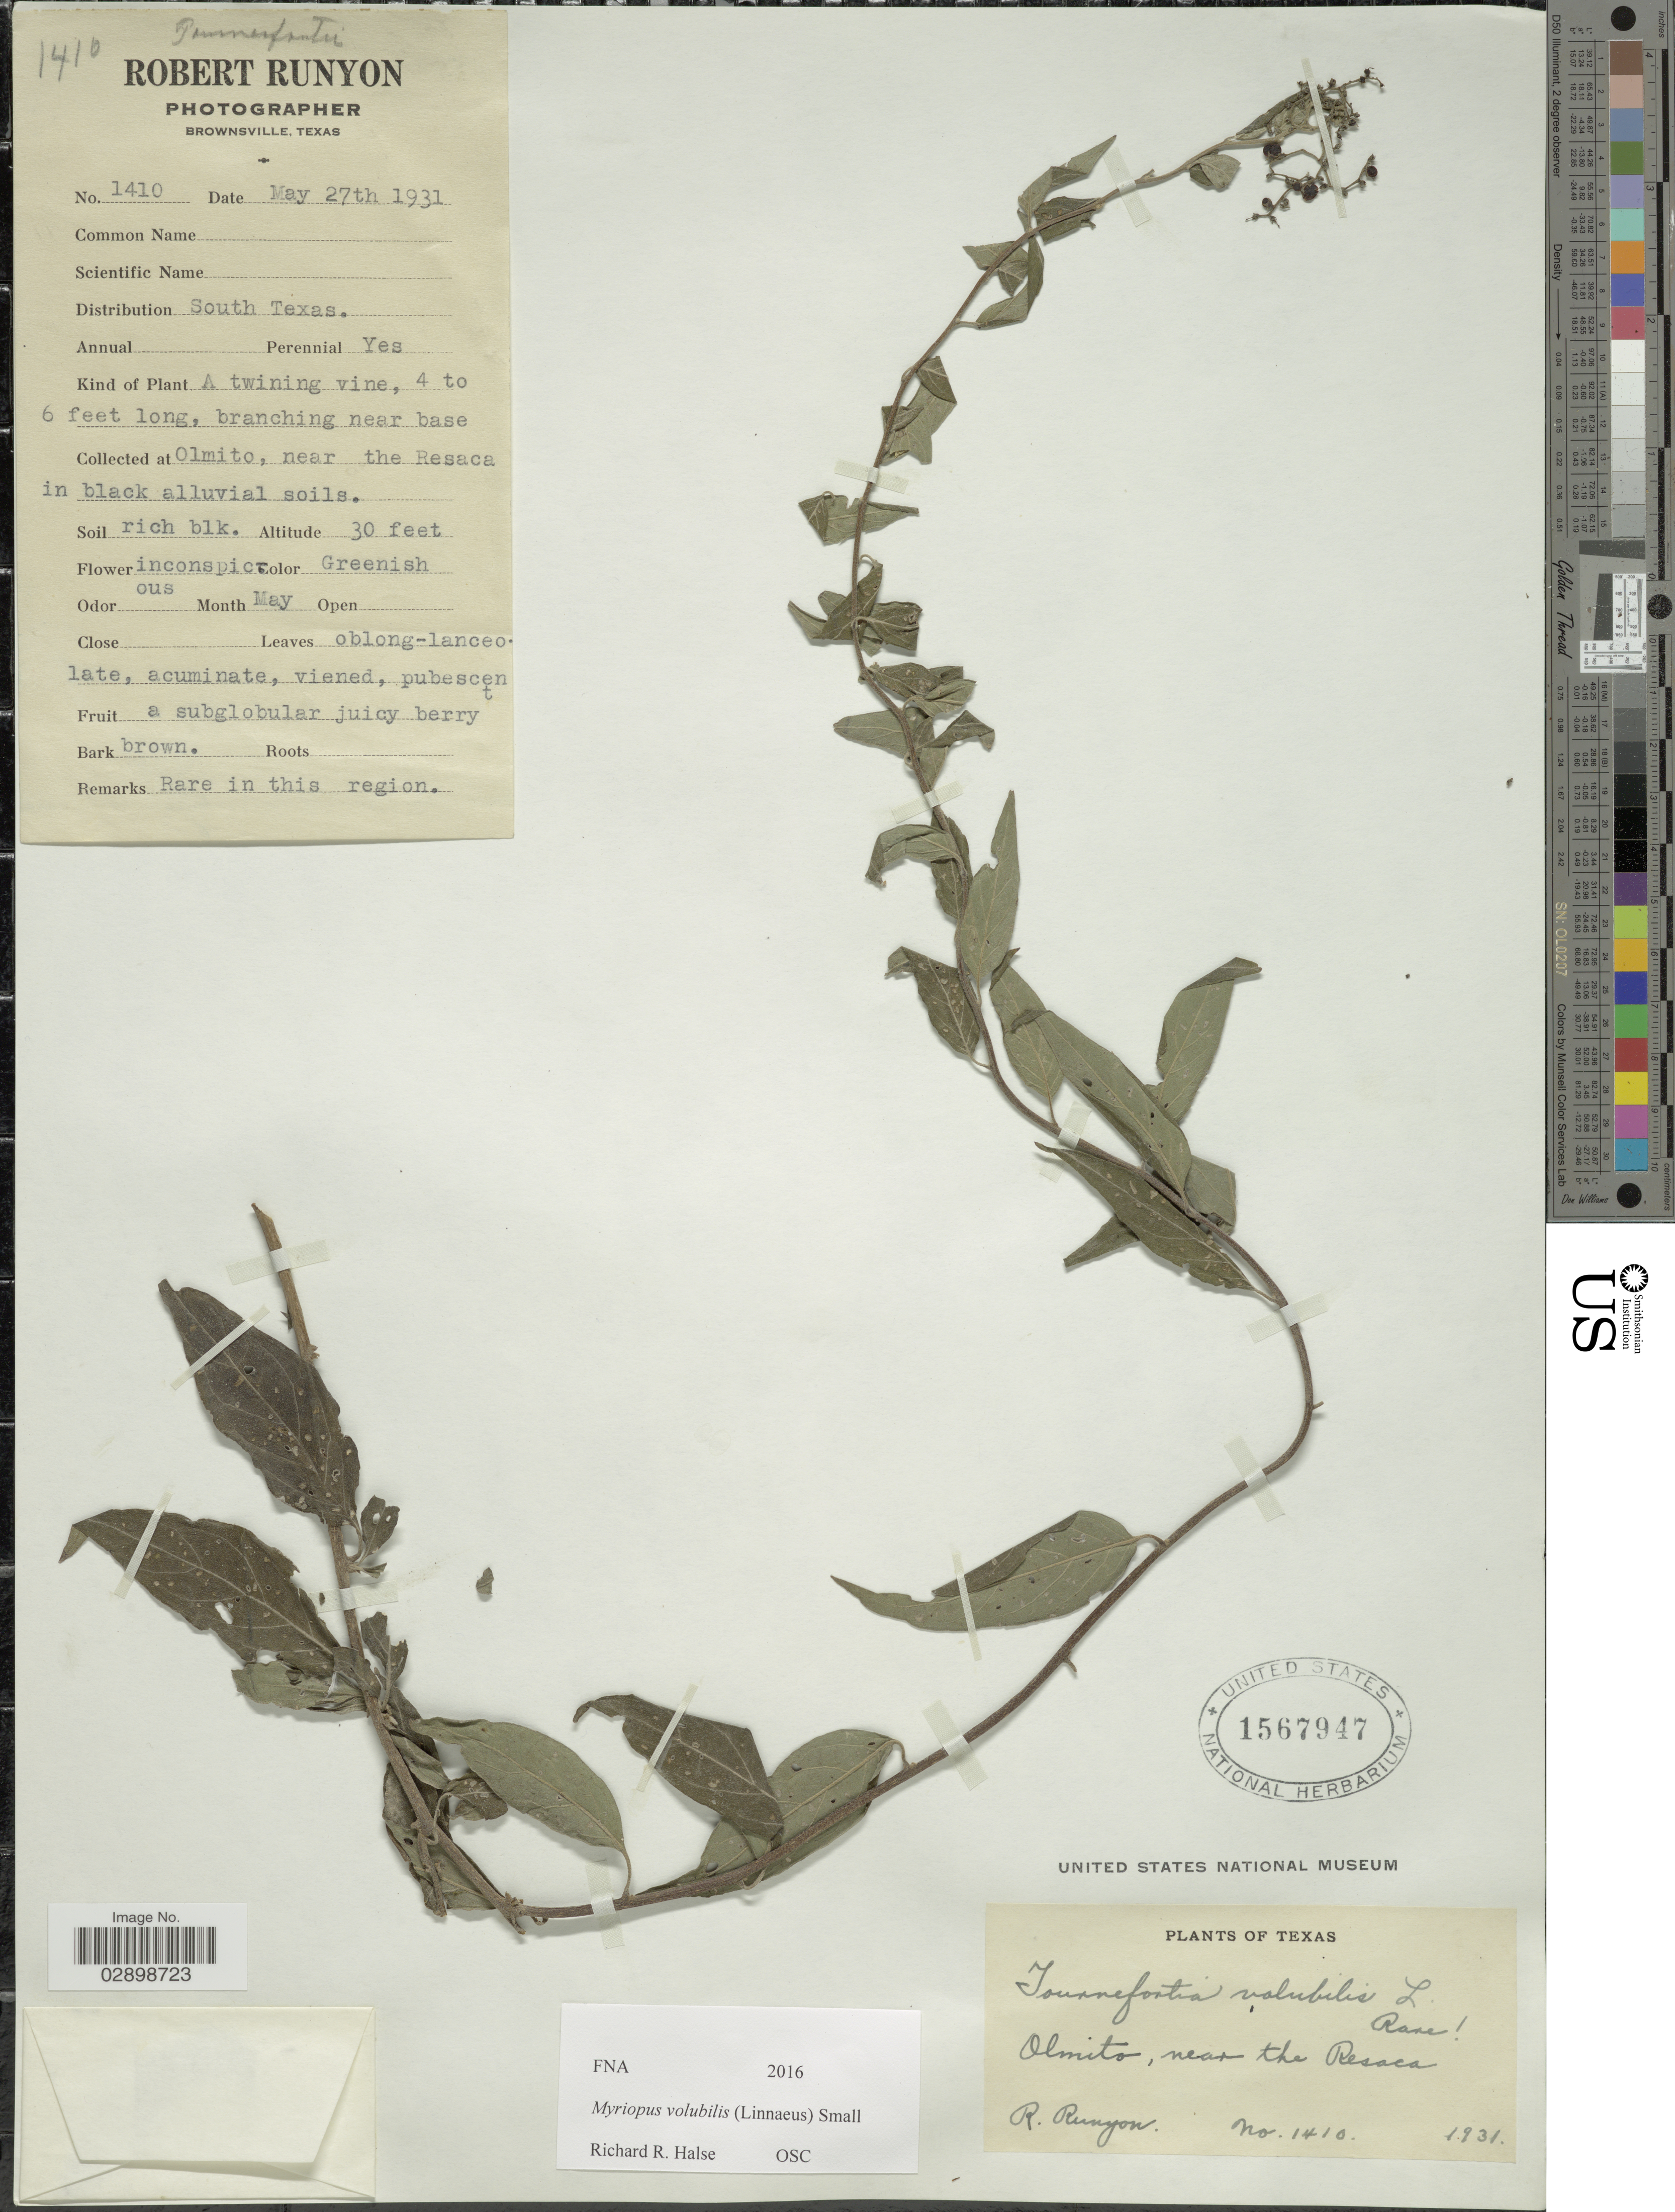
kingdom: Plantae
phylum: Tracheophyta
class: Magnoliopsida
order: Boraginales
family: Heliotropiaceae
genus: Myriopus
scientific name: Myriopus volubilis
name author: (L.) Small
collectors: R. Runyon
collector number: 1410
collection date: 1931-05-27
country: United States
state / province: Texas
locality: South Texas. Olmito, near the Resaca in black alluvial soils.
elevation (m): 9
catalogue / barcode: US 1567947